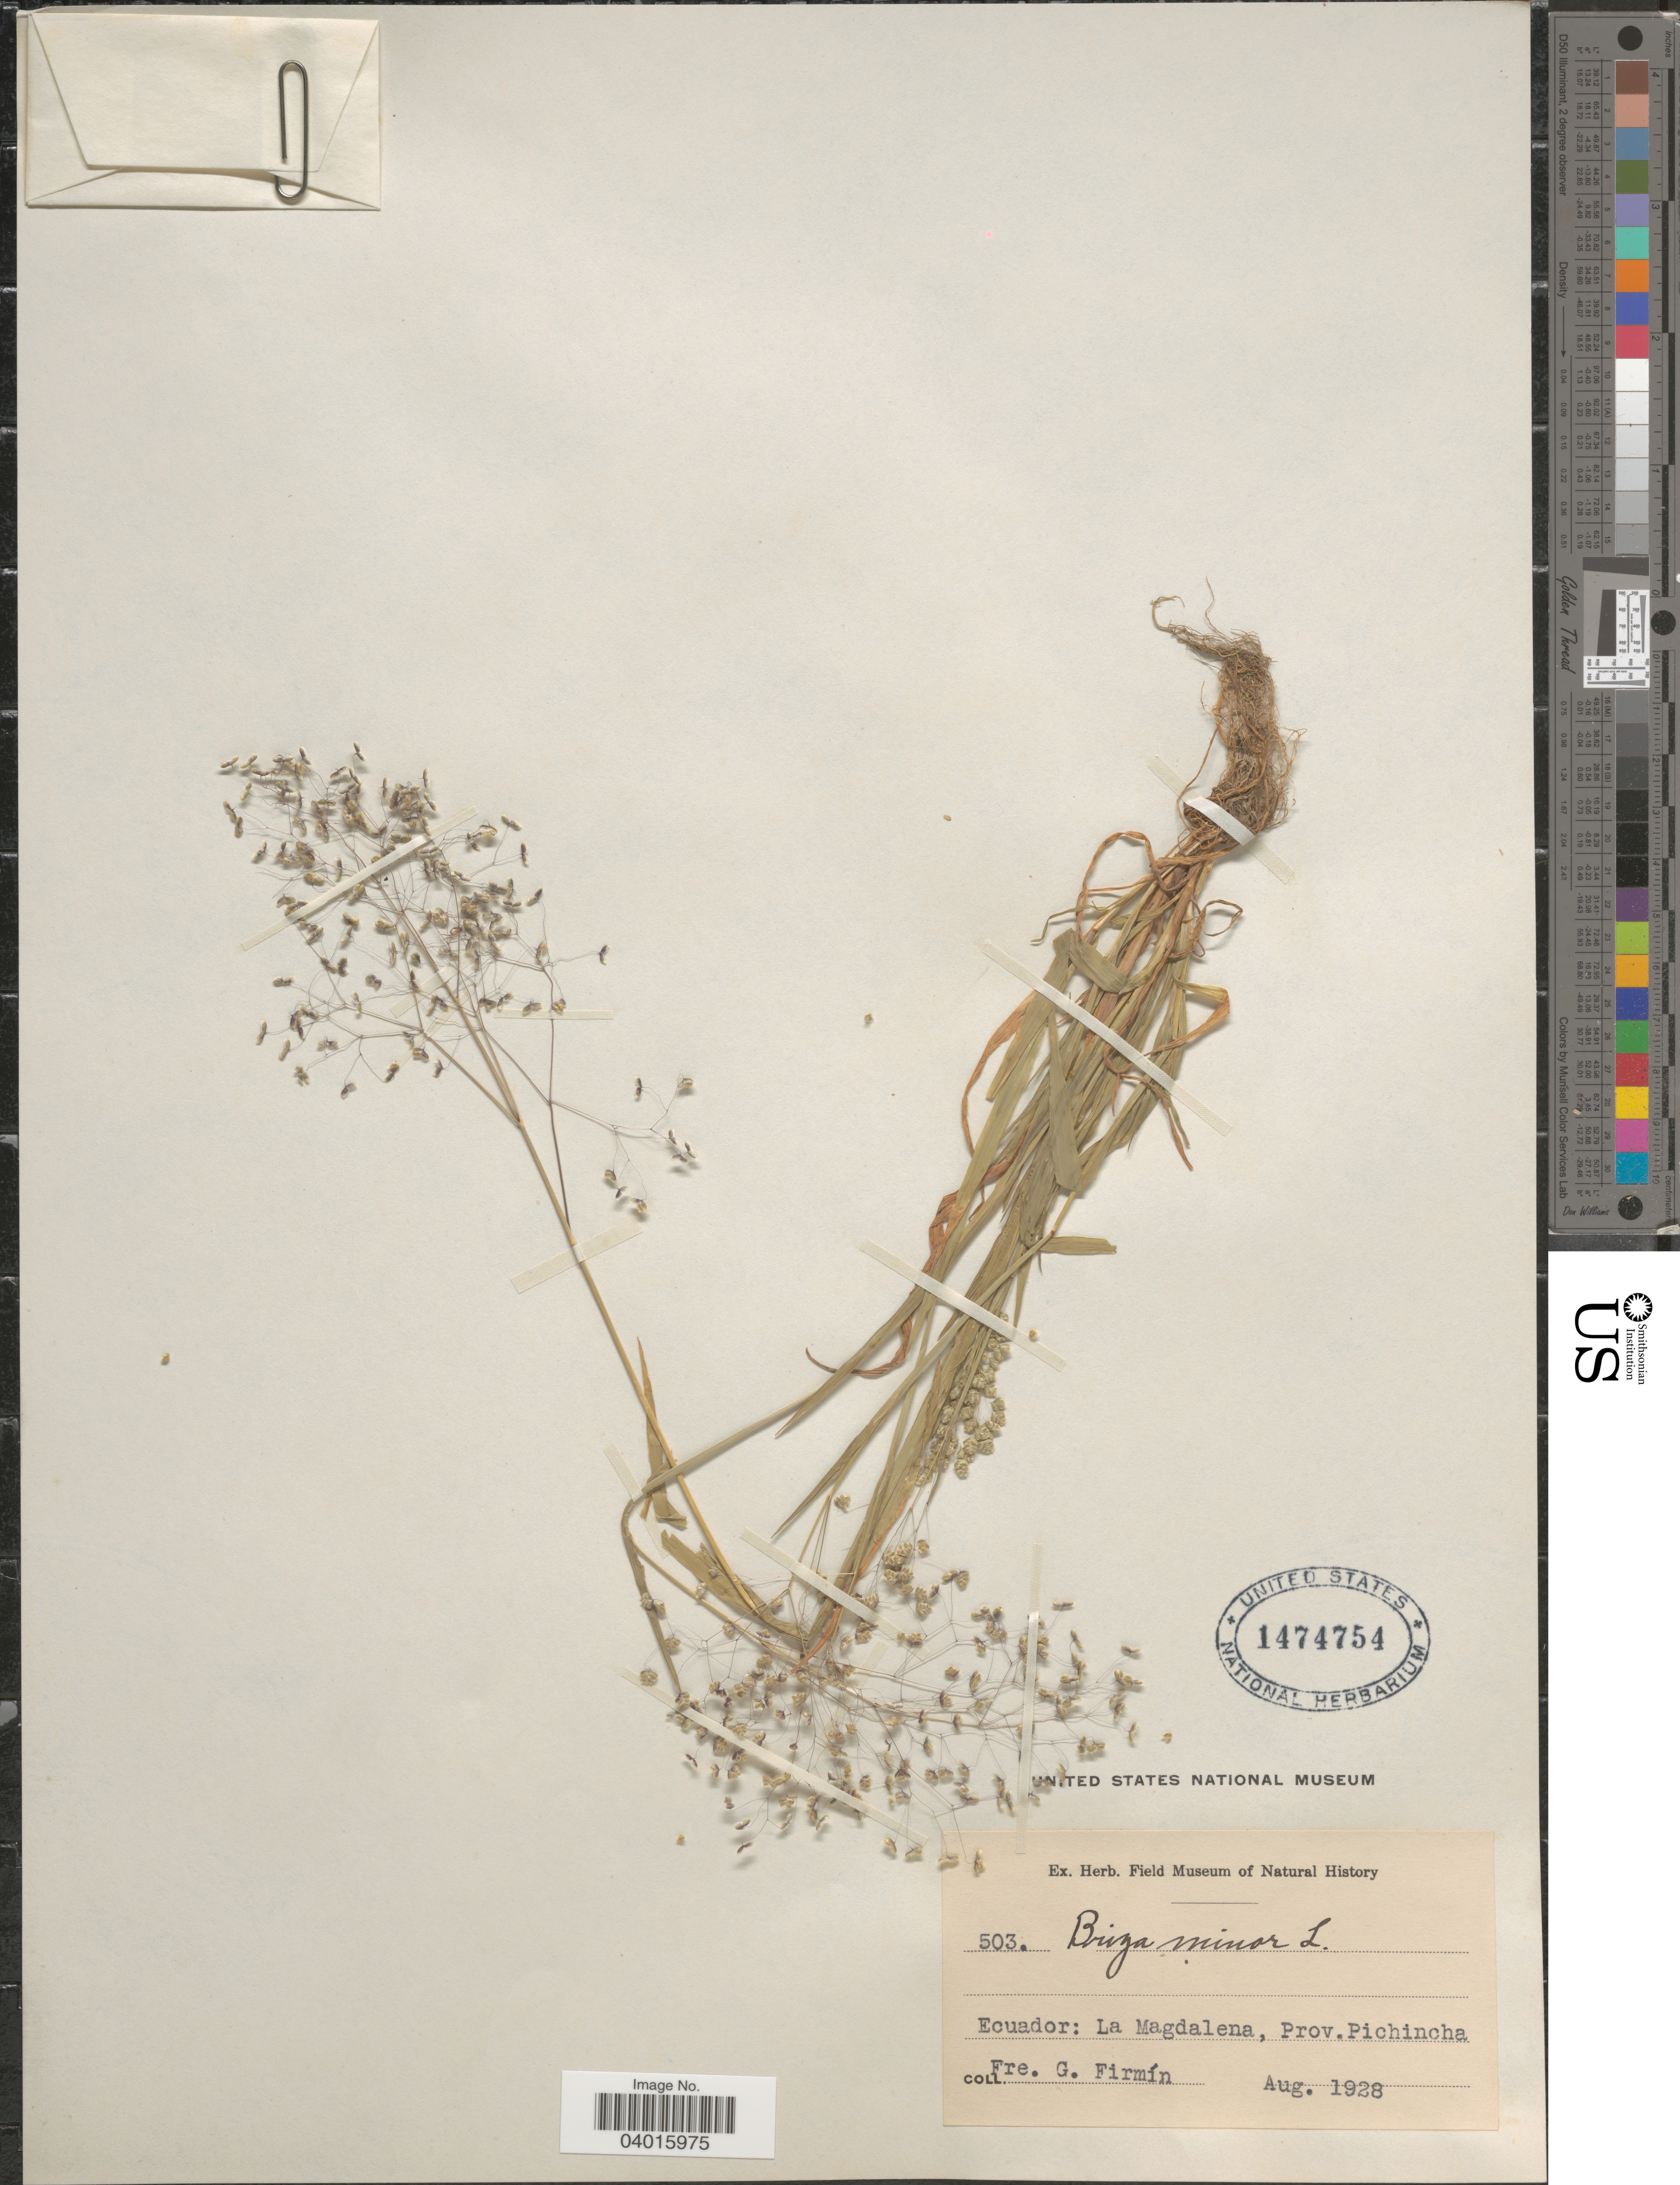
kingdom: Plantae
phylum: Tracheophyta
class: Liliopsida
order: Poales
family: Poaceae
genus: Briza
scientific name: Briza minor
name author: L.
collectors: F. Firmin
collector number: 503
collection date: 1928-08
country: Ecuador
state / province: Pichincha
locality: La Magdalena.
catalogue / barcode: US 1474754